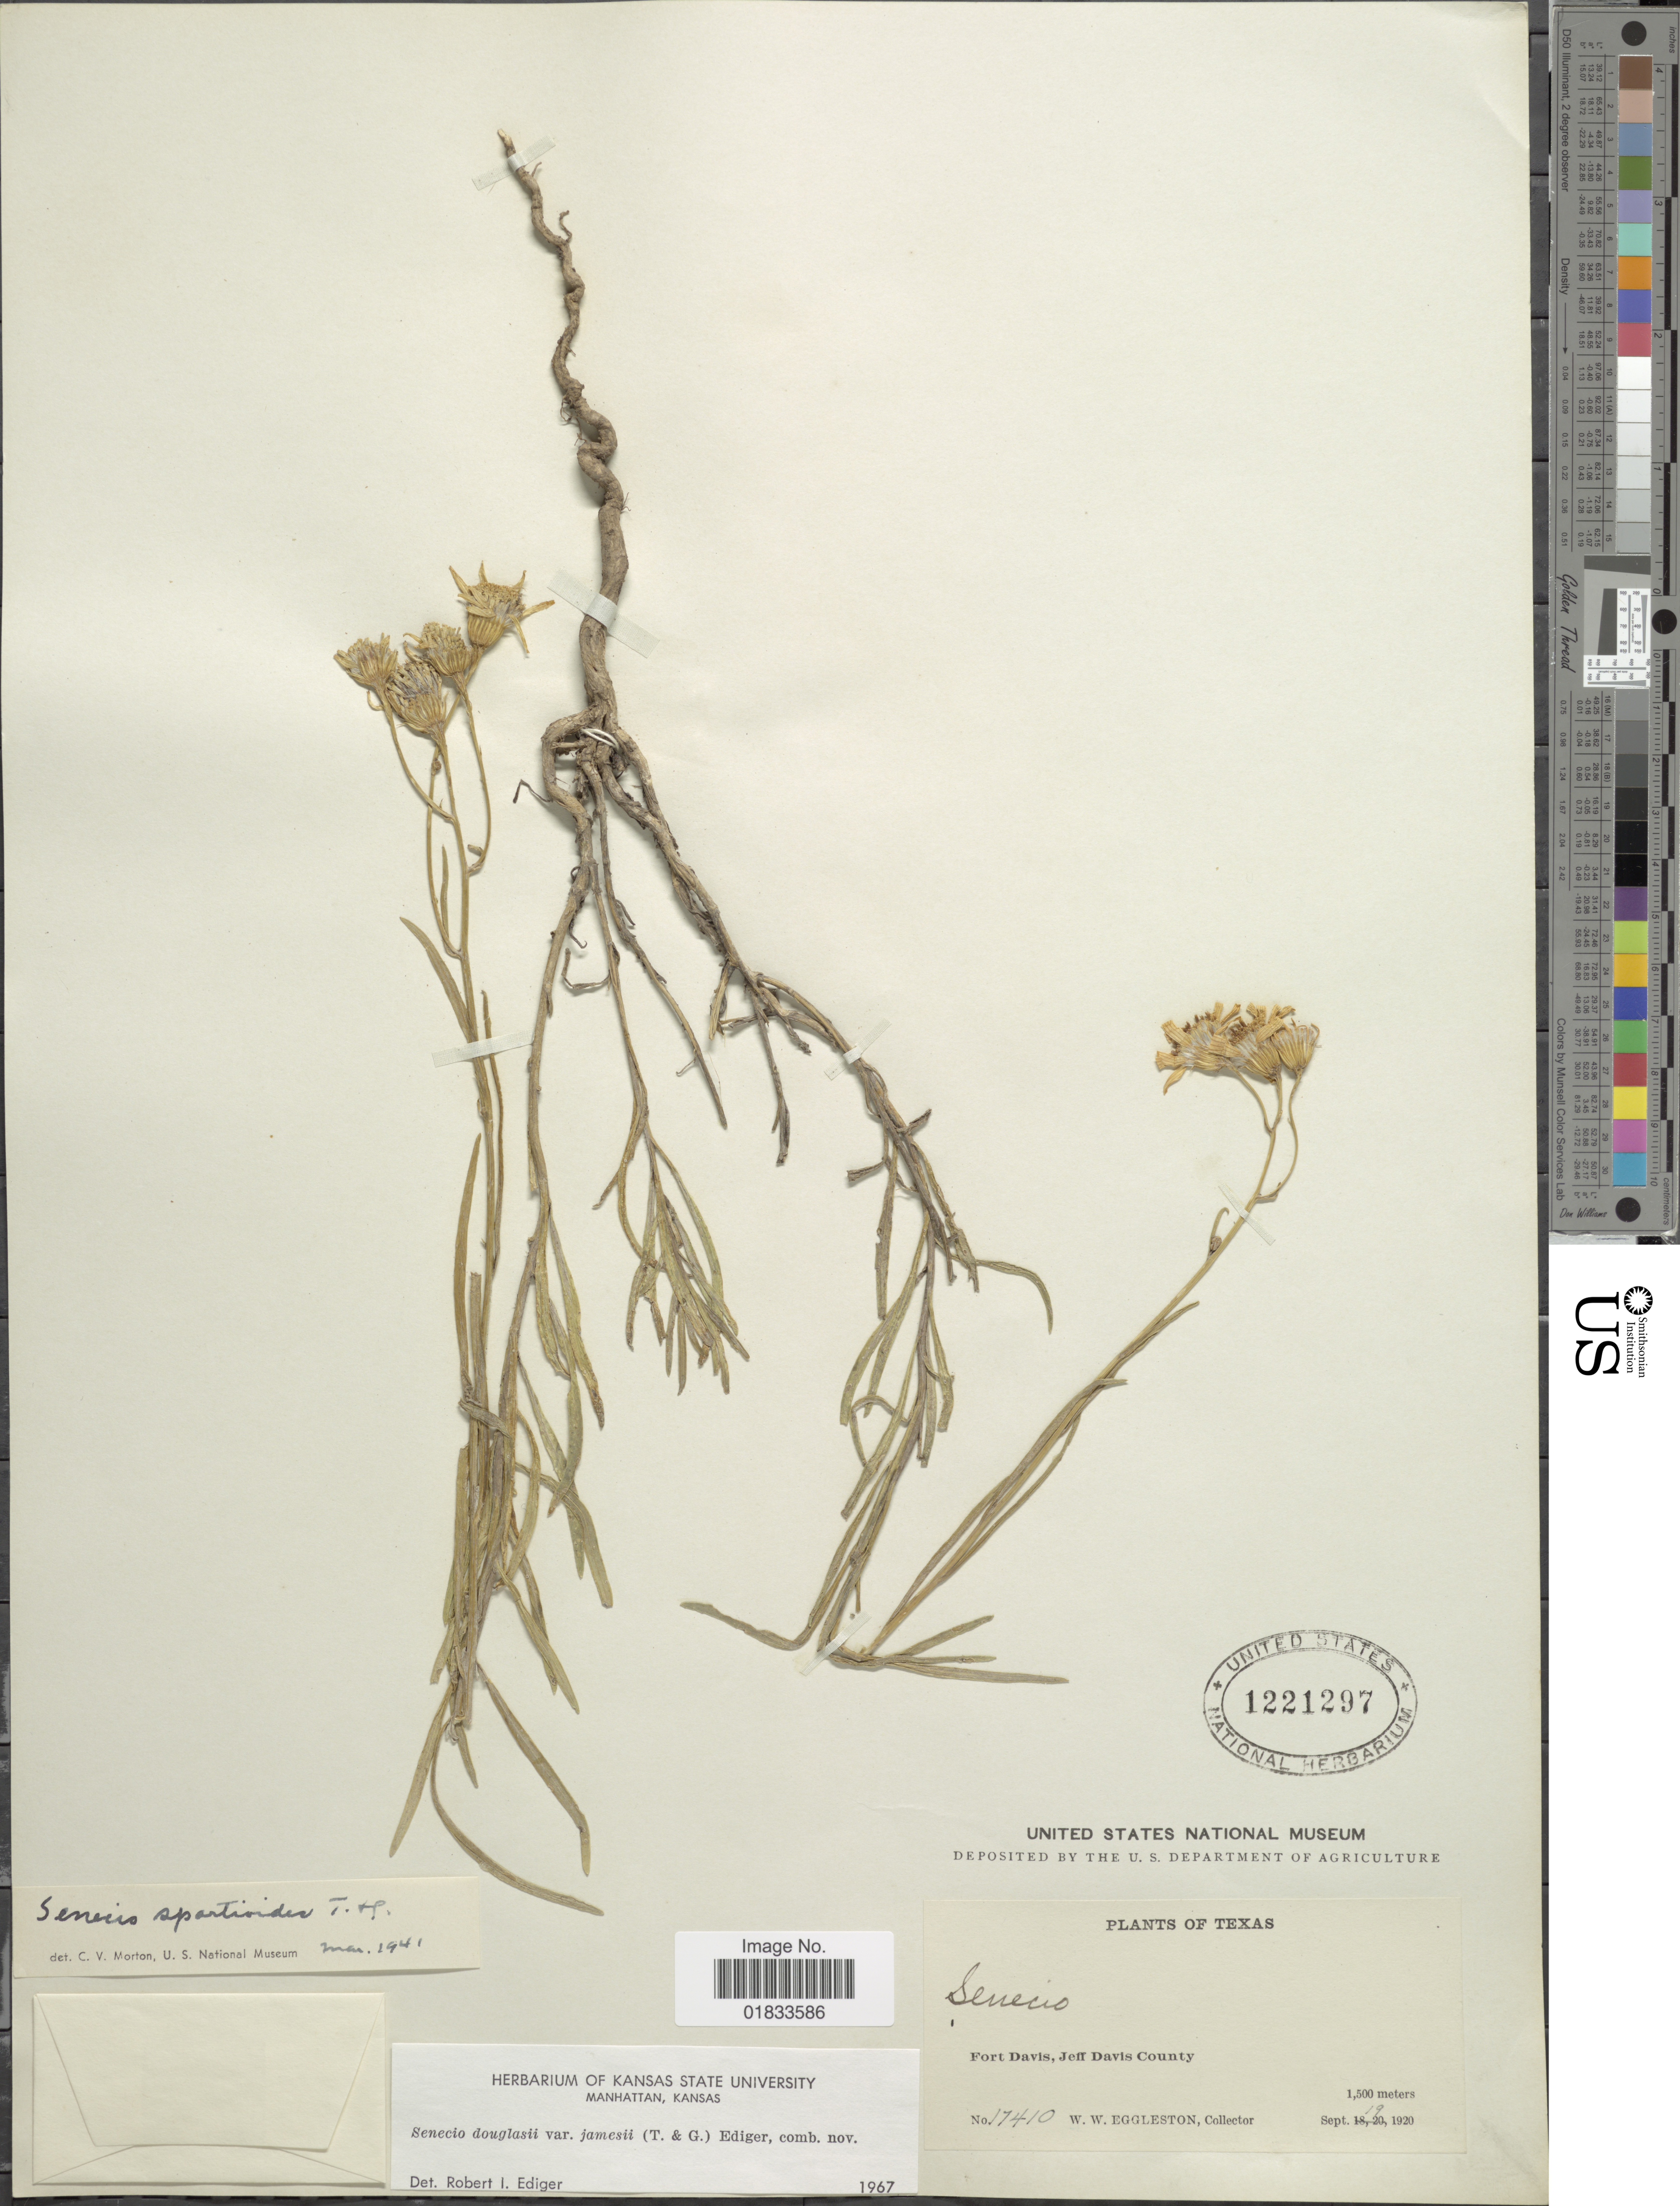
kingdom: Plantae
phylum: Tracheophyta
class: Magnoliopsida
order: Asterales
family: Asteraceae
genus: Senecio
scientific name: Senecio flaccidus var. flaccidus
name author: Less.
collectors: W. W. Eggleston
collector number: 17410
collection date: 1920-09-19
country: United States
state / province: Texas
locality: Fort Davis, Jeff Davis County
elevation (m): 1500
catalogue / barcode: US 1221297